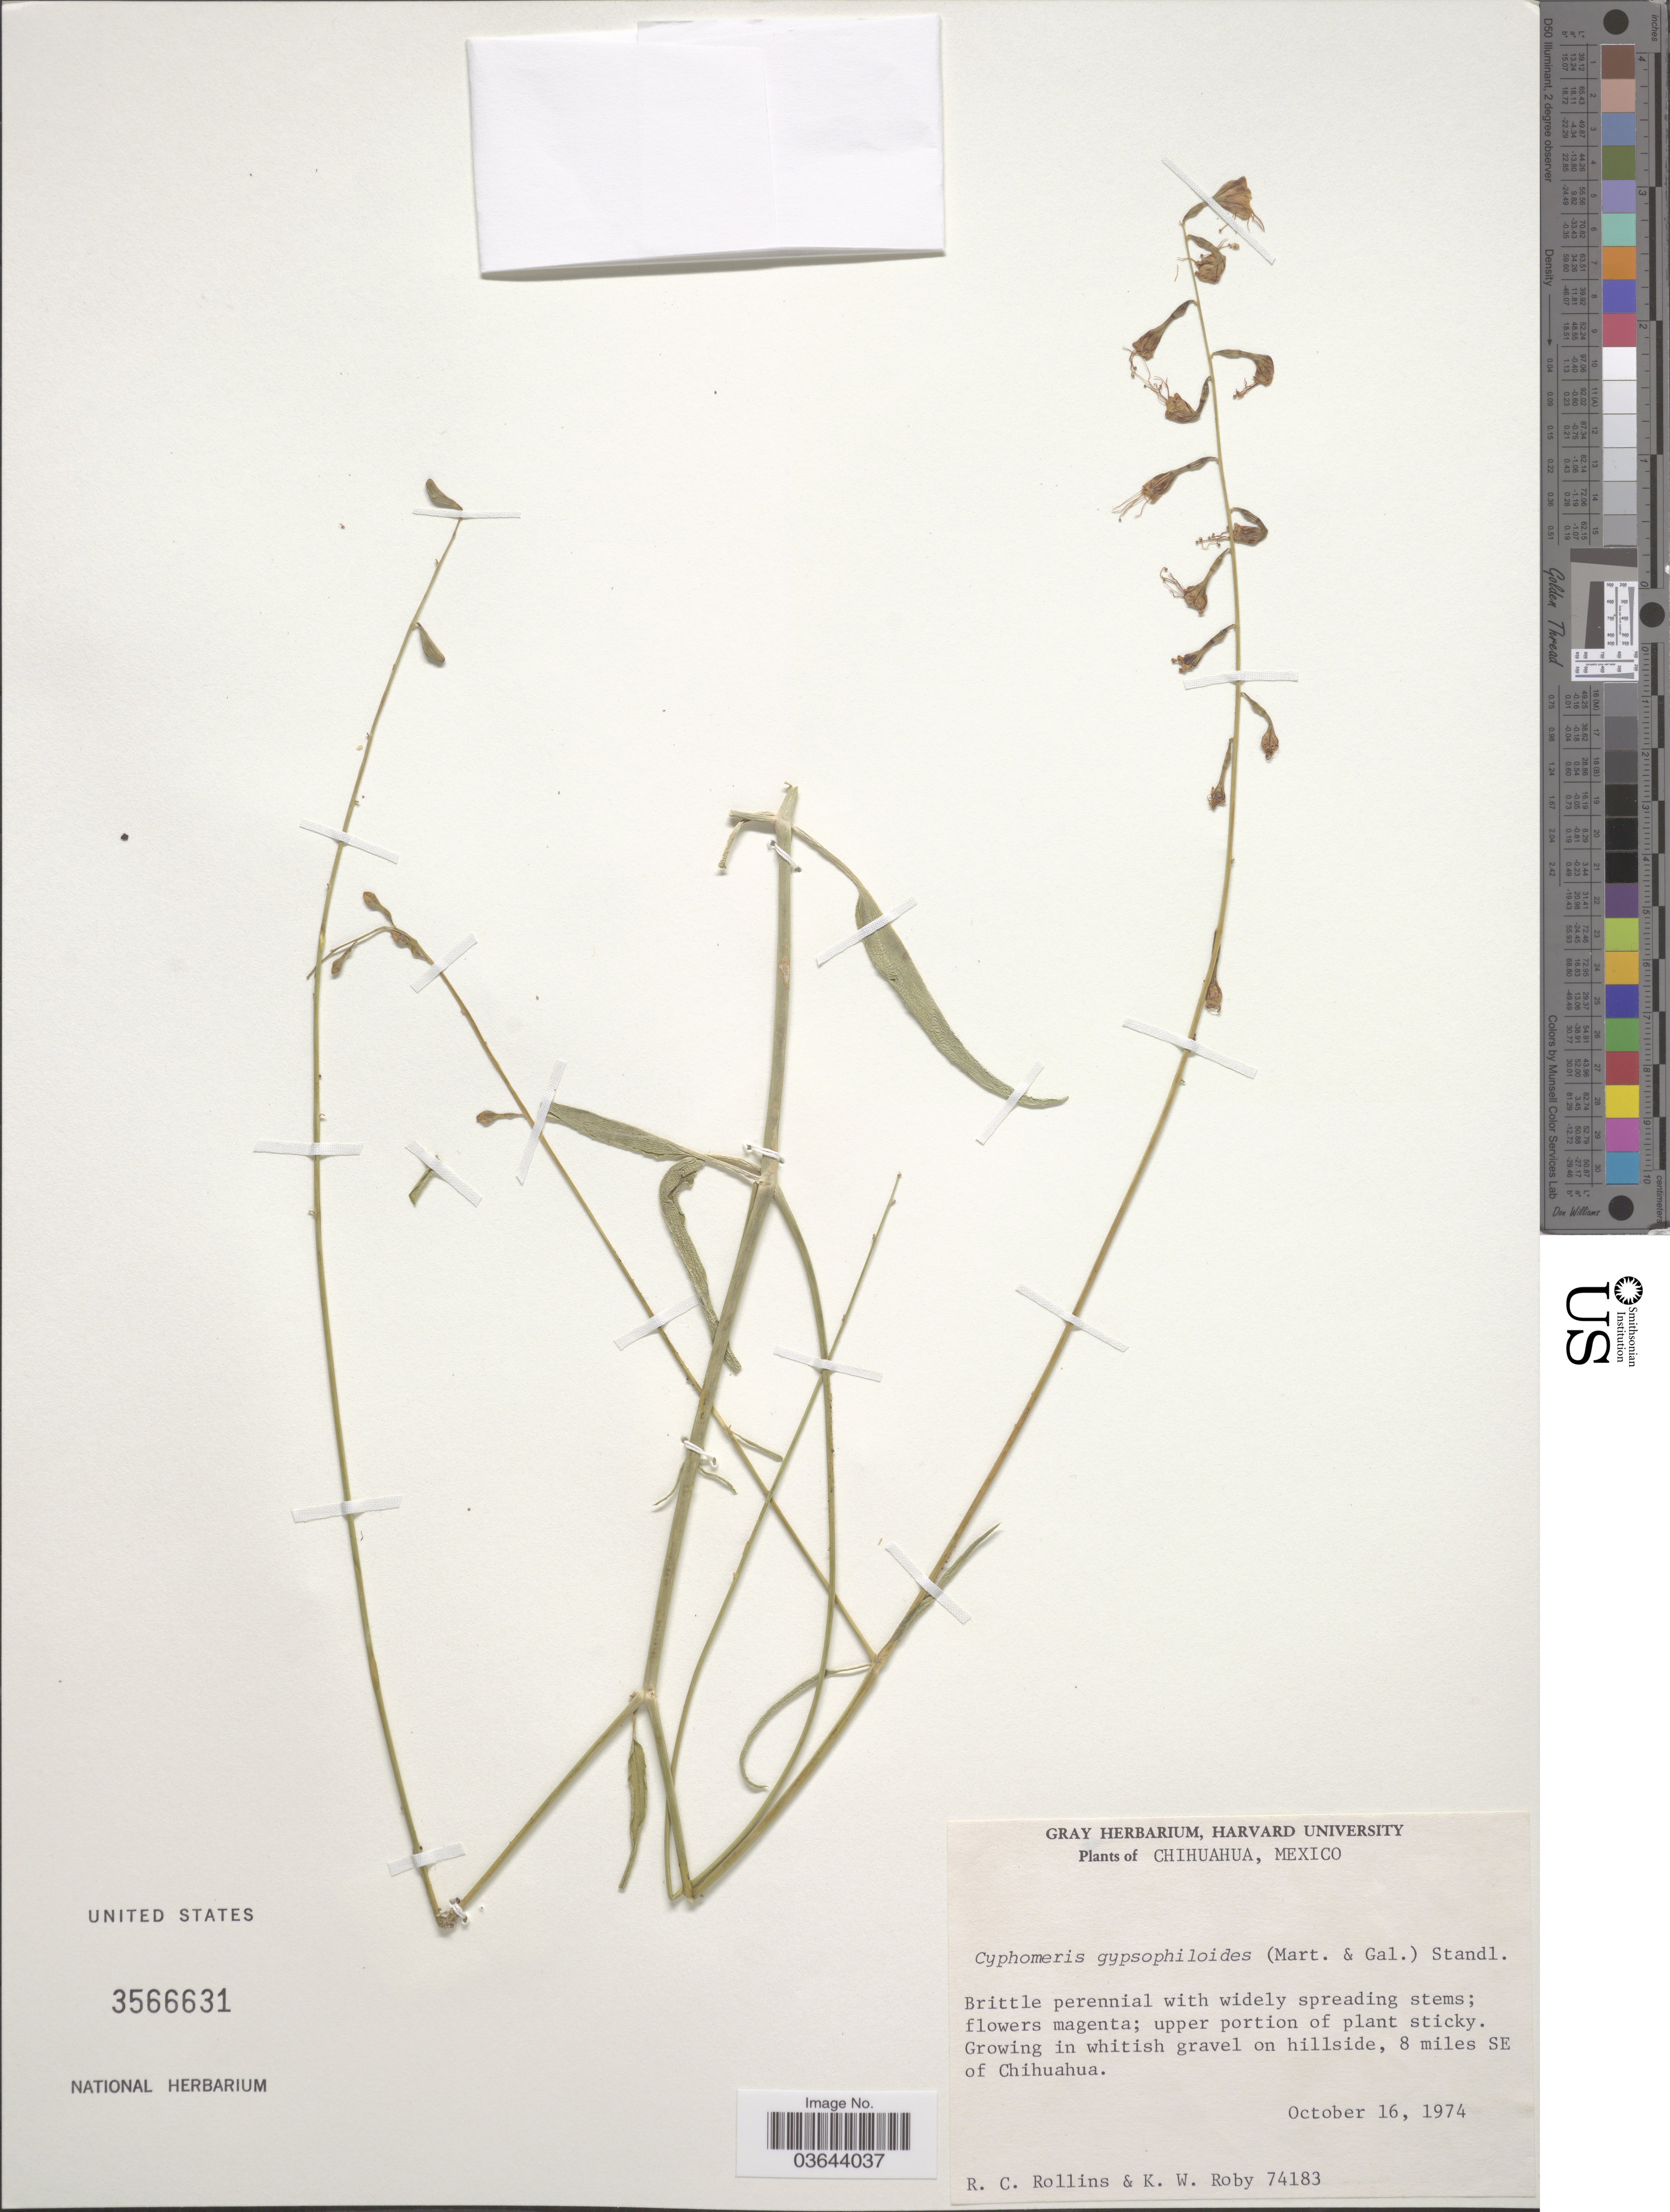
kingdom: Plantae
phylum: Tracheophyta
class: Magnoliopsida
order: Caryophyllales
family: Nyctaginaceae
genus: Cyphomeris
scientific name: Cyphomeris gypsophiloides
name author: (M. Martens & Galeotti) Standl.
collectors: R. C. Rollins & K. W. Roby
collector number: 74183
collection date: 1974-10-16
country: Mexico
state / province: Chihuahua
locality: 8 miles SE of Chihuahua.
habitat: grows in whitish gravel on hillside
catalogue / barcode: US 3566631